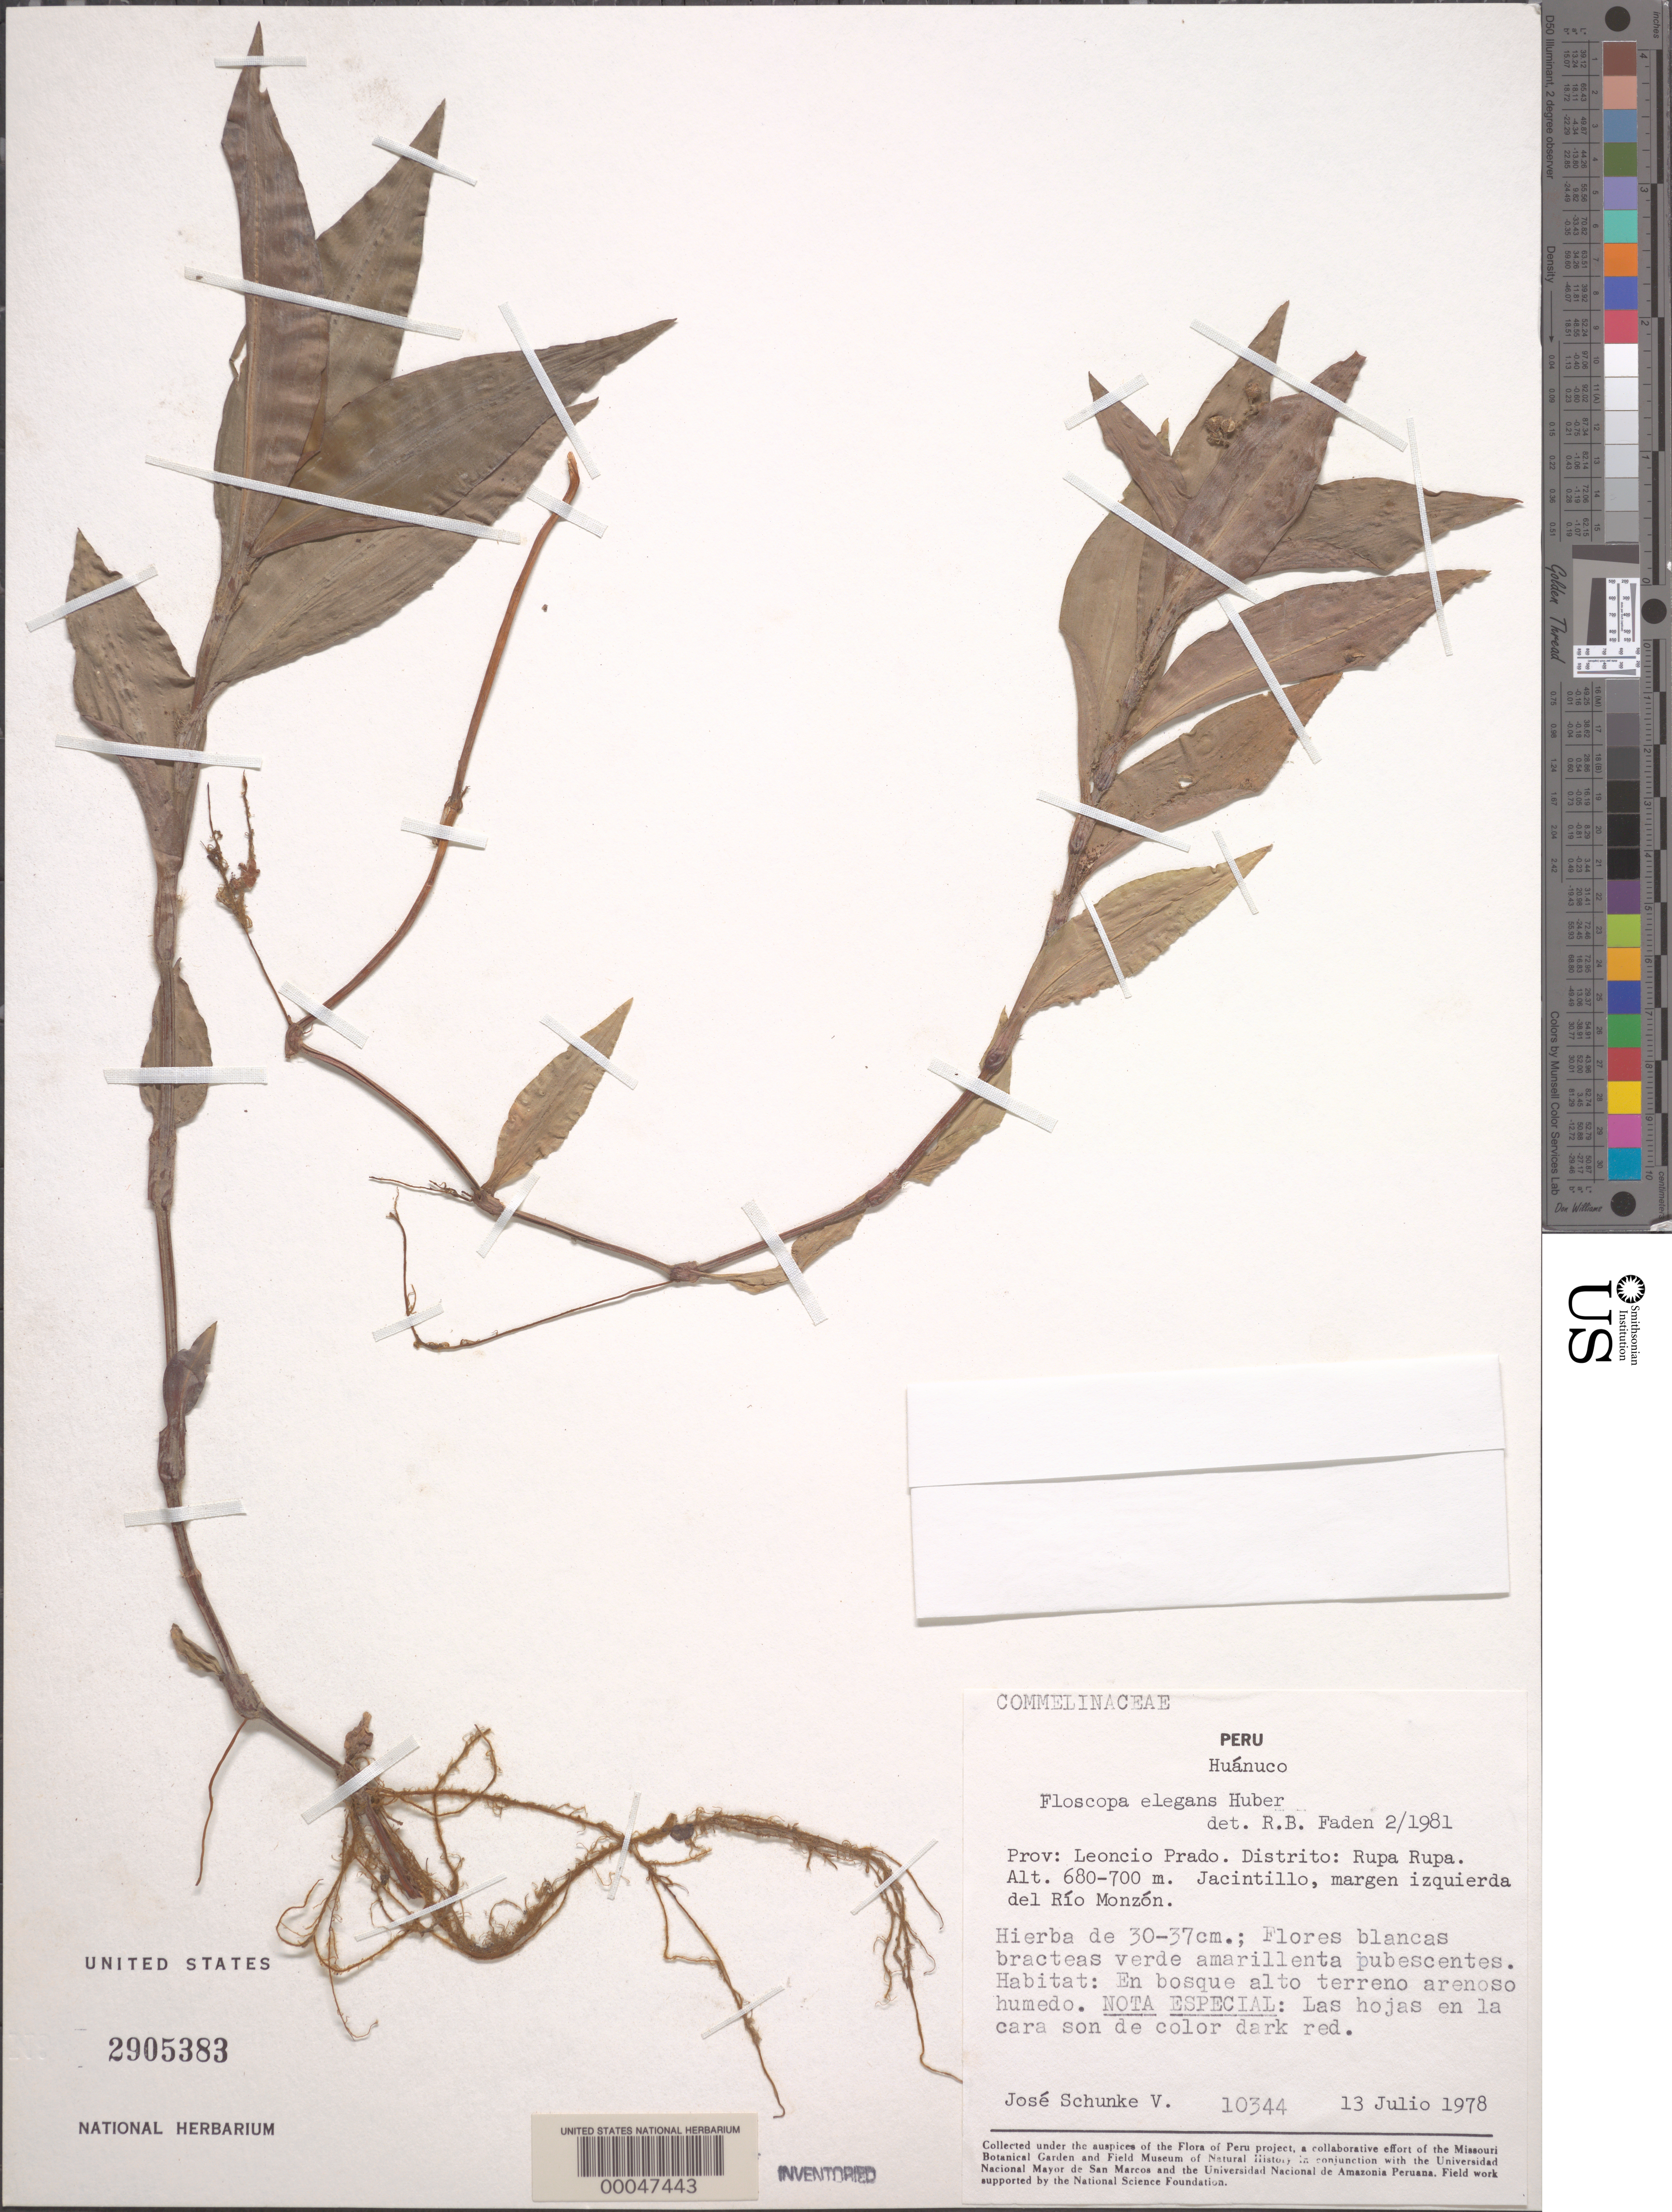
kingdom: Plantae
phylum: Tracheophyta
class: Liliopsida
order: Commelinales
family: Commelinaceae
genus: Floscopa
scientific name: Floscopa elegans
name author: Huber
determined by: Faden, Robert B., (US), Smithsonian Institution - National Museum of Natural History (UNITED STATES)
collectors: J. Schunke Vigo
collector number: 10344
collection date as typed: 13 Jul 1978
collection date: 1978-07-13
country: Peru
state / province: Huánuco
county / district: Leoncio Prado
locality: Jacintillo, Río Monzón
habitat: Forest, dry soil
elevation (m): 680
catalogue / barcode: US 2905383